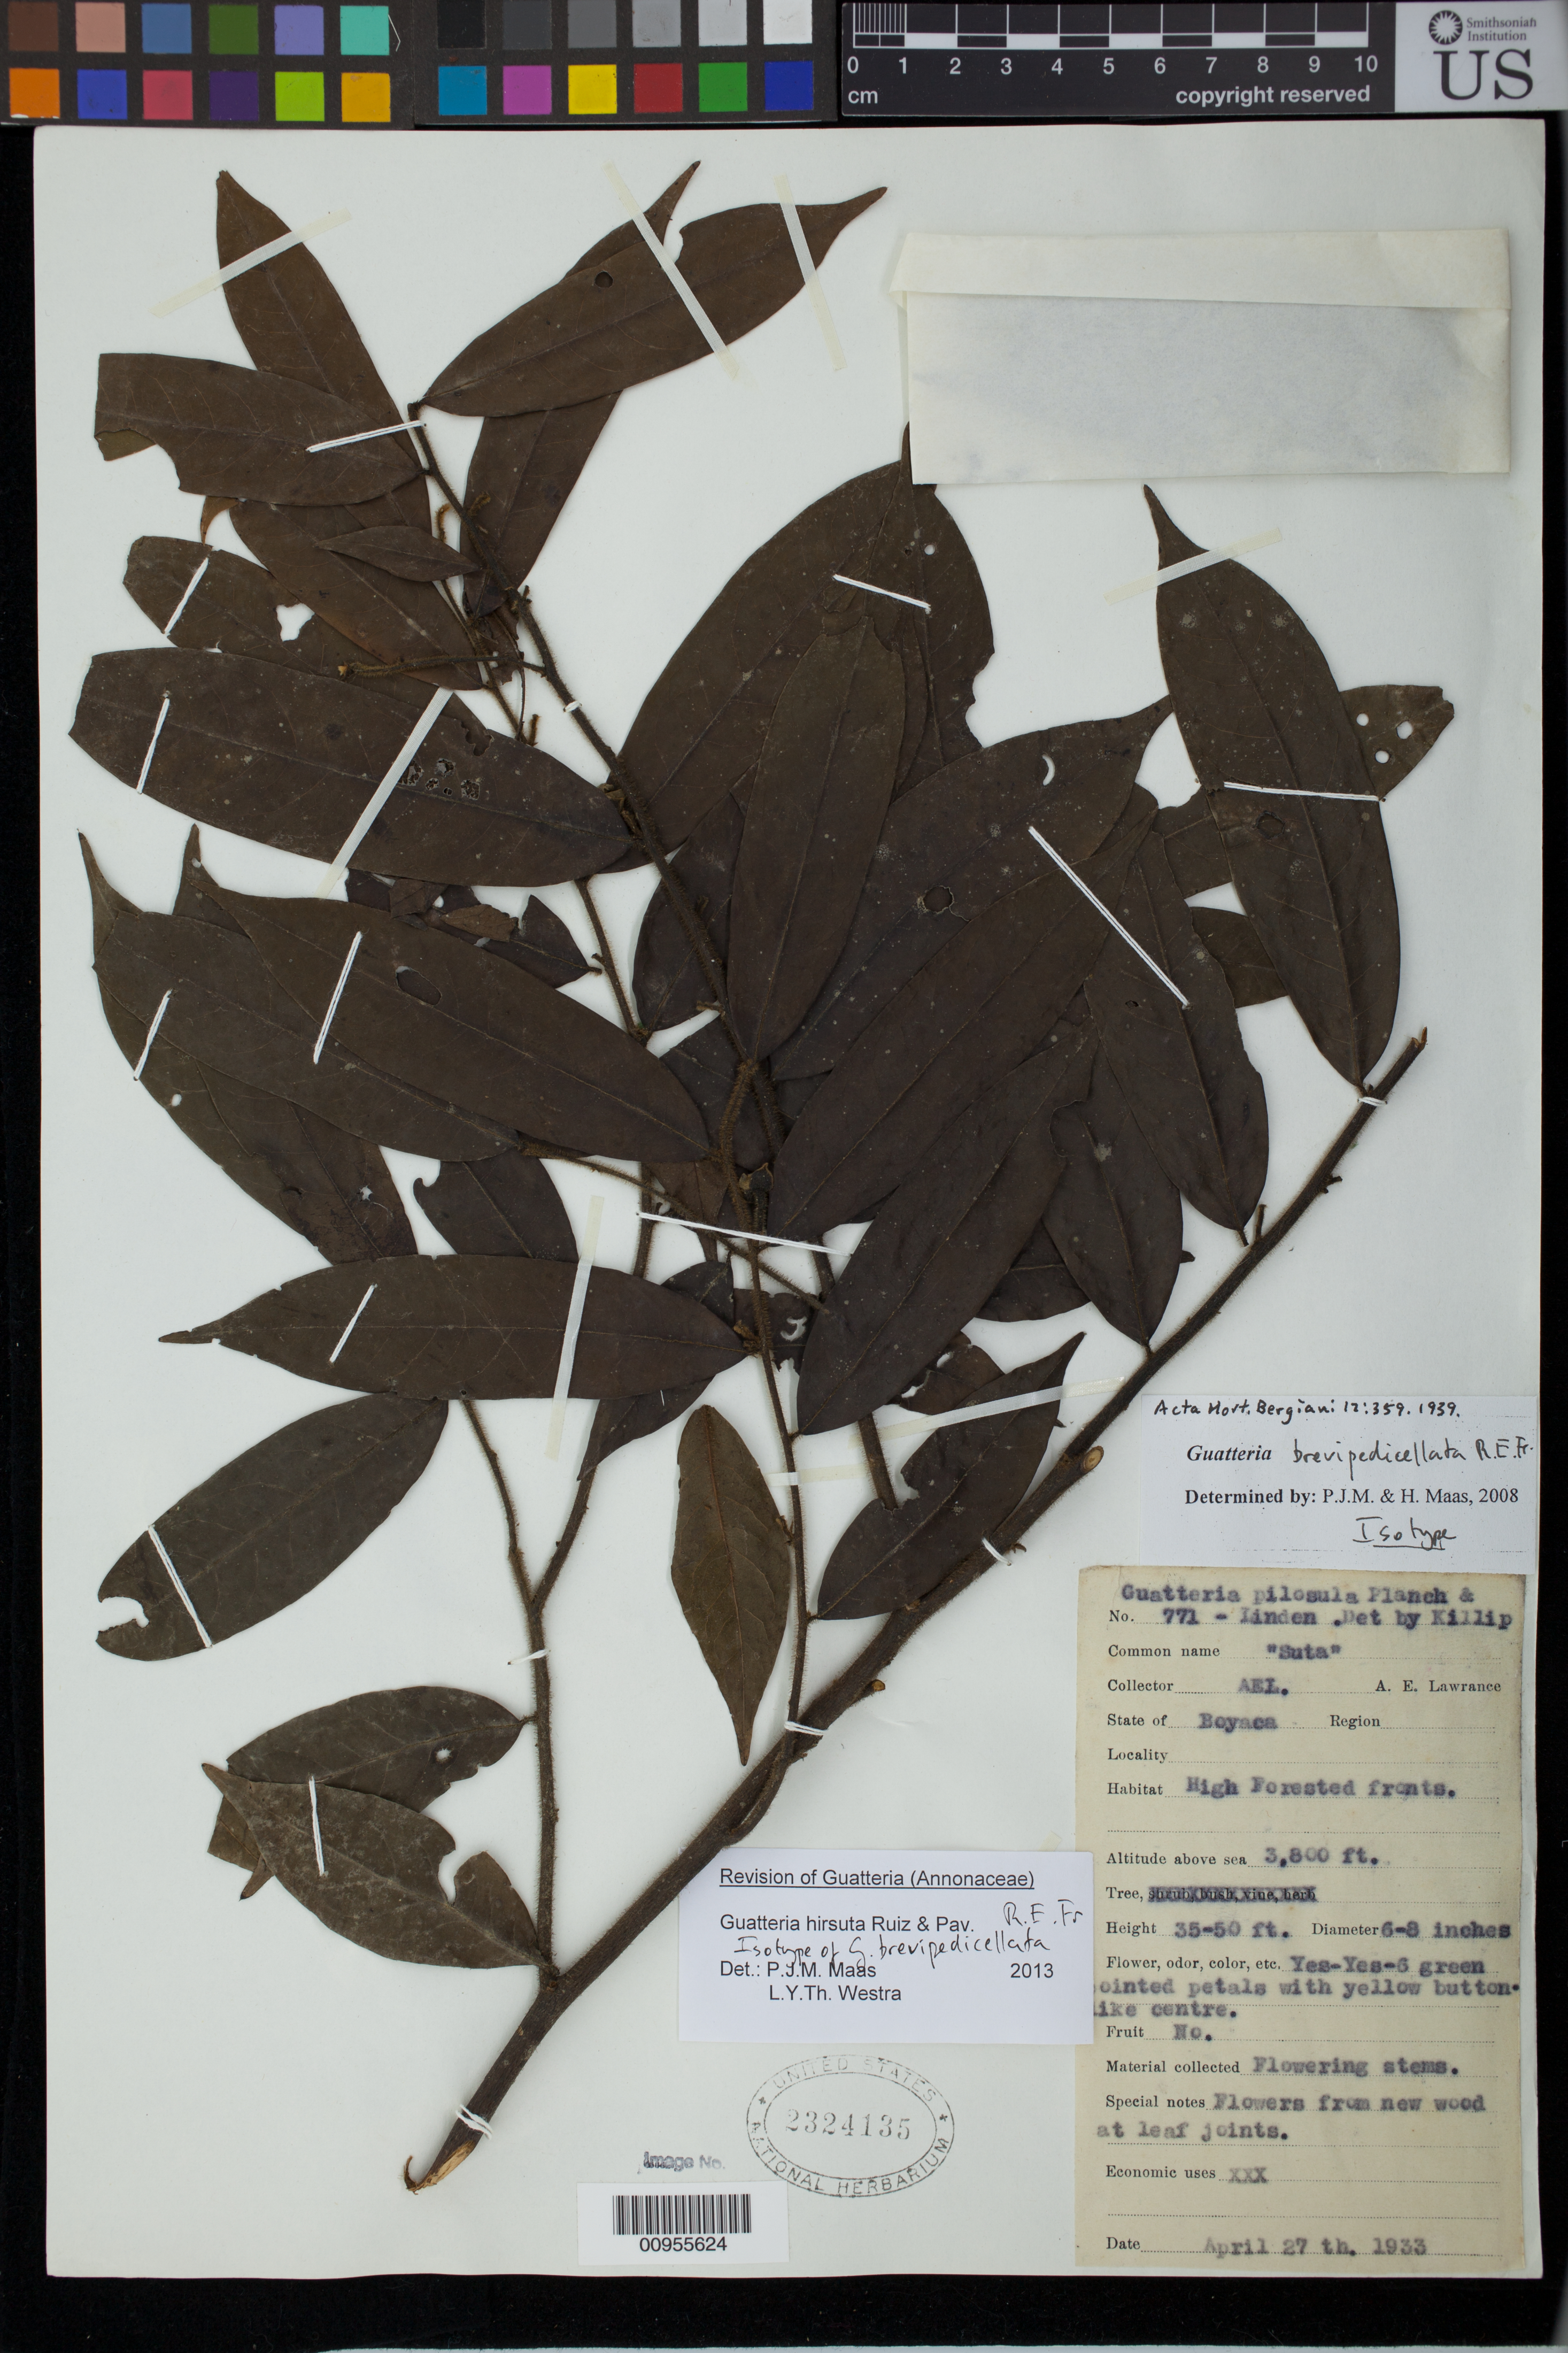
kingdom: Plantae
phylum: Tracheophyta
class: Magnoliopsida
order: Magnoliales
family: Annonaceae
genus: Guatteria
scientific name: Guatteria brevipedicellata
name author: R.E. Fr.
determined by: Maas van de Kamer, H.; Maas, P. J.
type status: Isotype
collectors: A. Lawrance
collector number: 771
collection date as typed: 27 Apr 1933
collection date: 1933-04-27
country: Colombia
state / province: Boyacá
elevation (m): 1158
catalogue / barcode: US 2324135